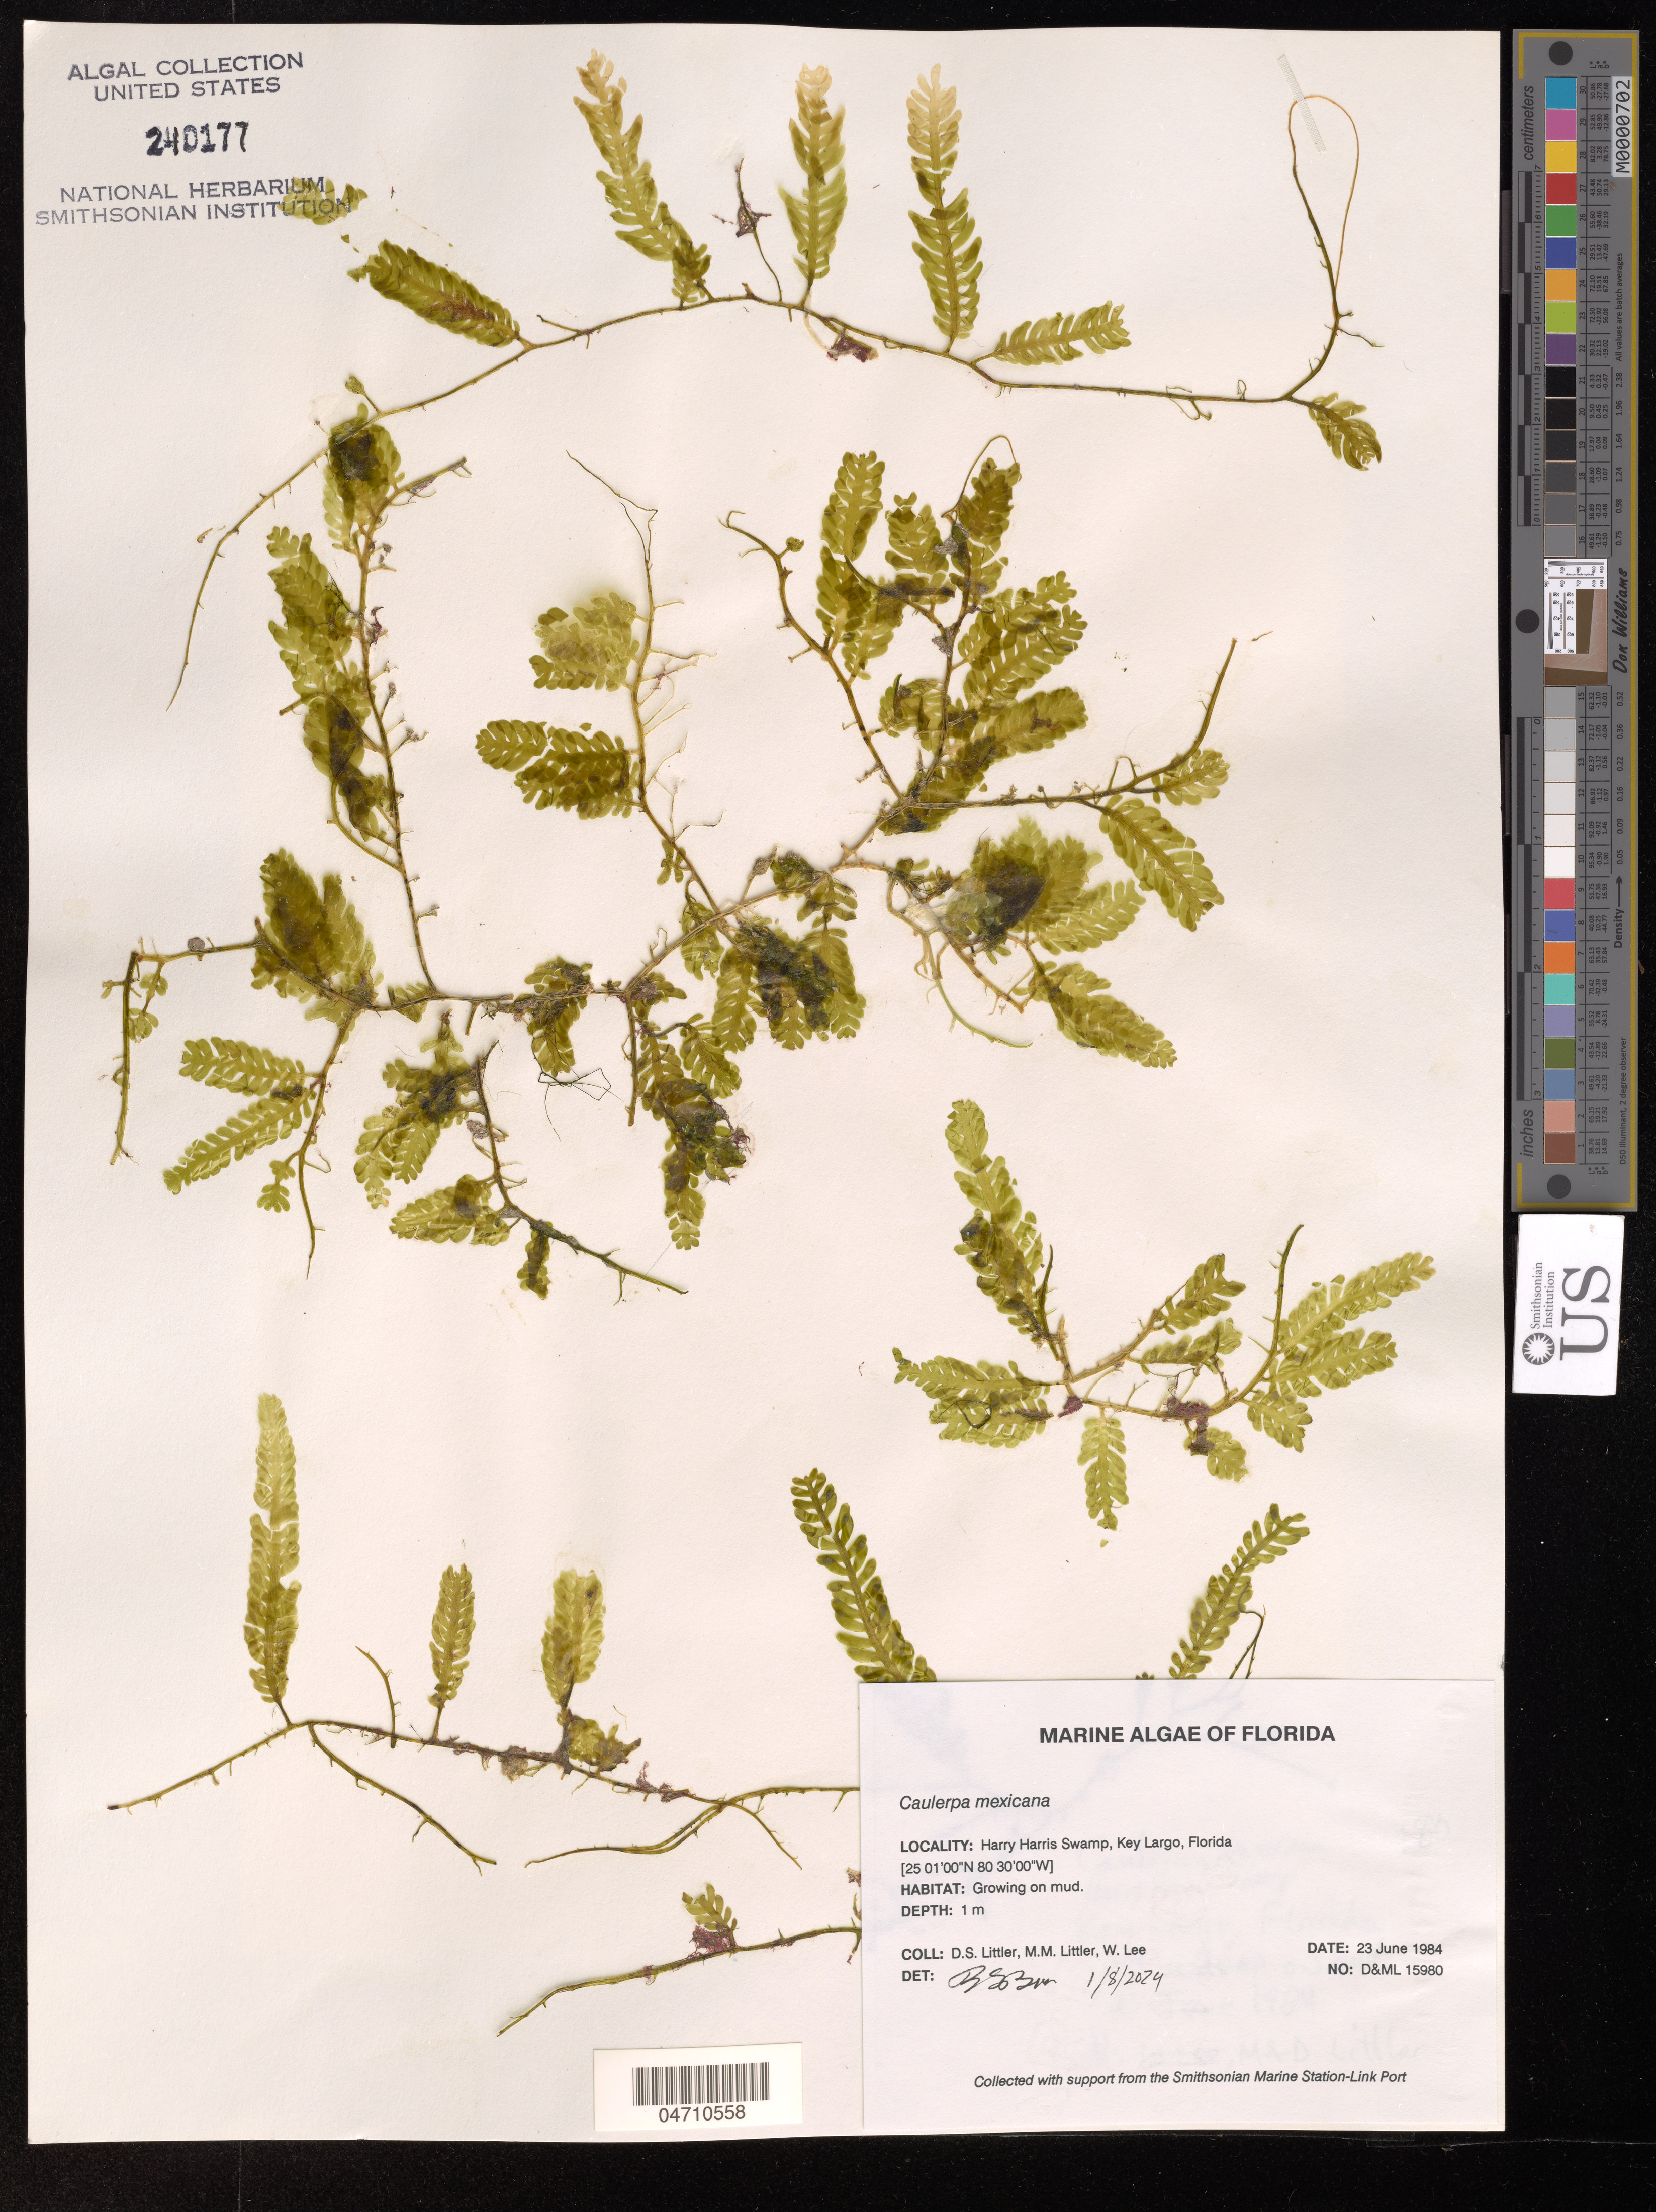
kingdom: Plantae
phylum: Chlorophyta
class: Ulvophyceae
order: Bryopsidales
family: Caulerpaceae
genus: Caulerpa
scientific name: Caulerpa mexicana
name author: Sond. ex Kütz.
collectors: M. M. Littler, D. S. Littler & W. Lee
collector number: D&ML 15980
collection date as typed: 23 Jun 1984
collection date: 1984-06-23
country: United States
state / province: Florida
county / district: Monroe County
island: Key Largo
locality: Harry Harris Swamp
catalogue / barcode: US 240177